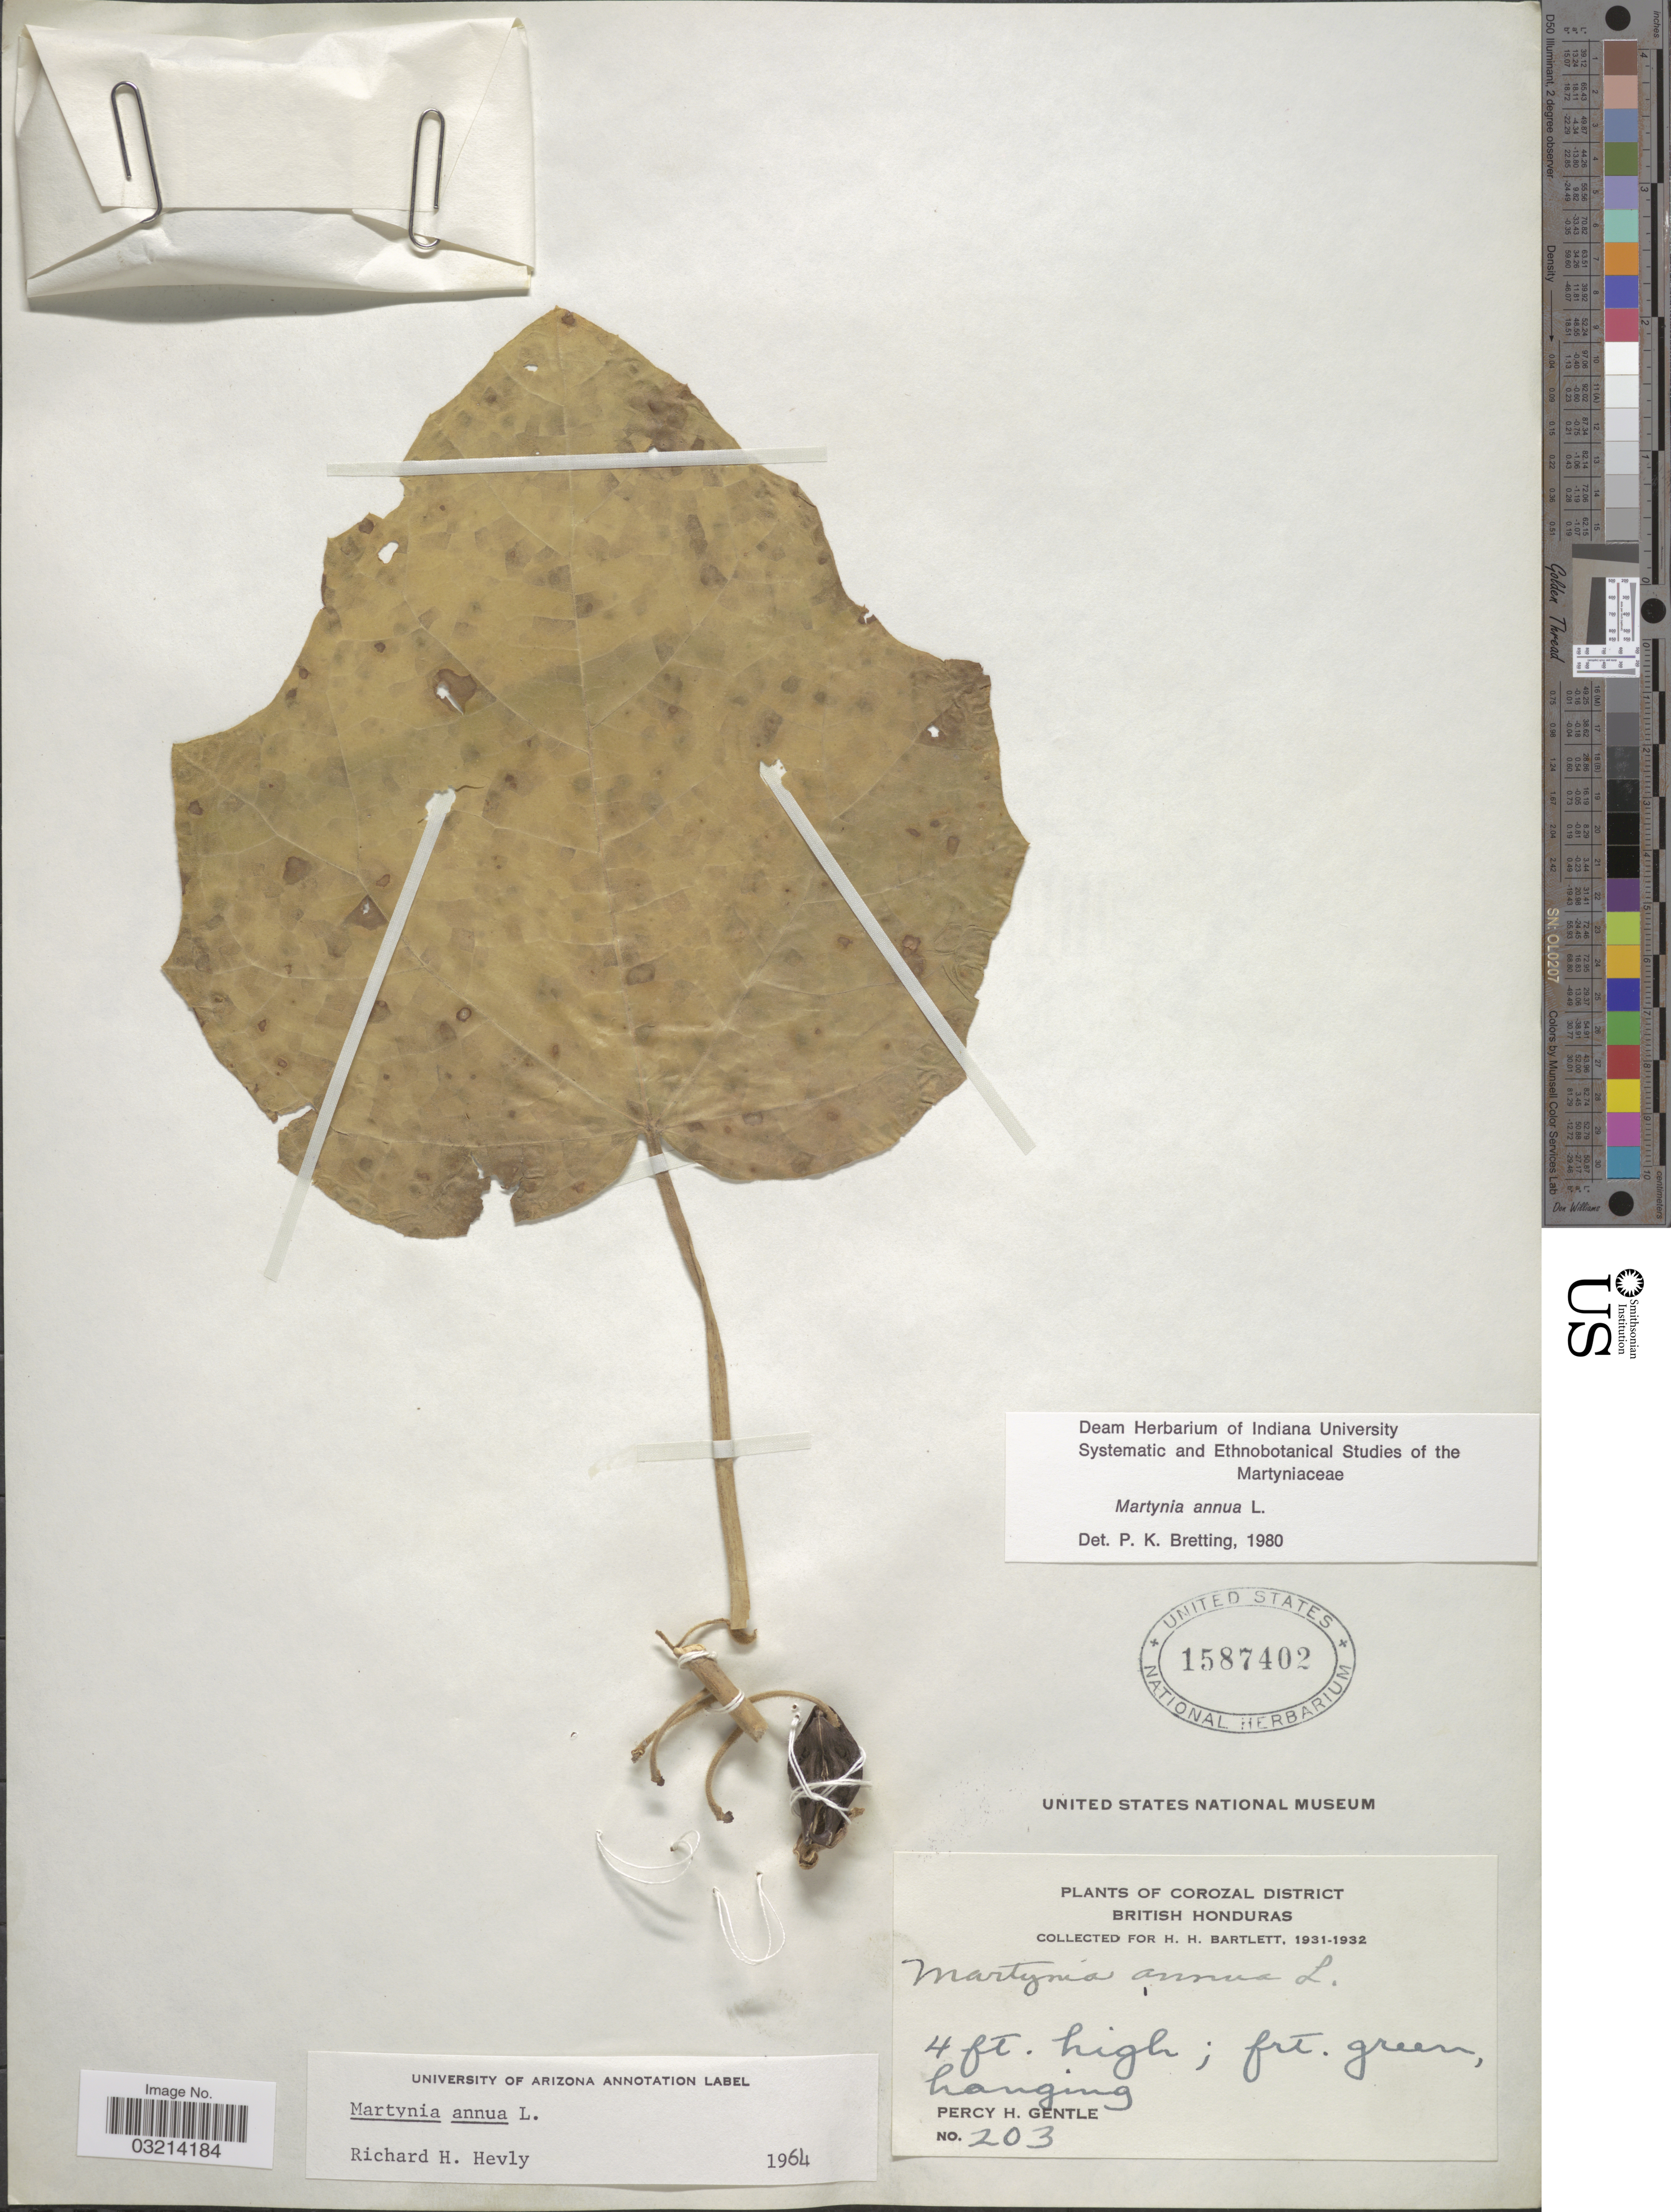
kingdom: Plantae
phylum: Tracheophyta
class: Magnoliopsida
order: Lamiales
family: Martyniaceae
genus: Martynia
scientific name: Martynia annua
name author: L.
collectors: P. H. Gentle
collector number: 203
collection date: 1931/1932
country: Belize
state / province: Corozal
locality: Corozal District. British Honduras.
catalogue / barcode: US 1587402